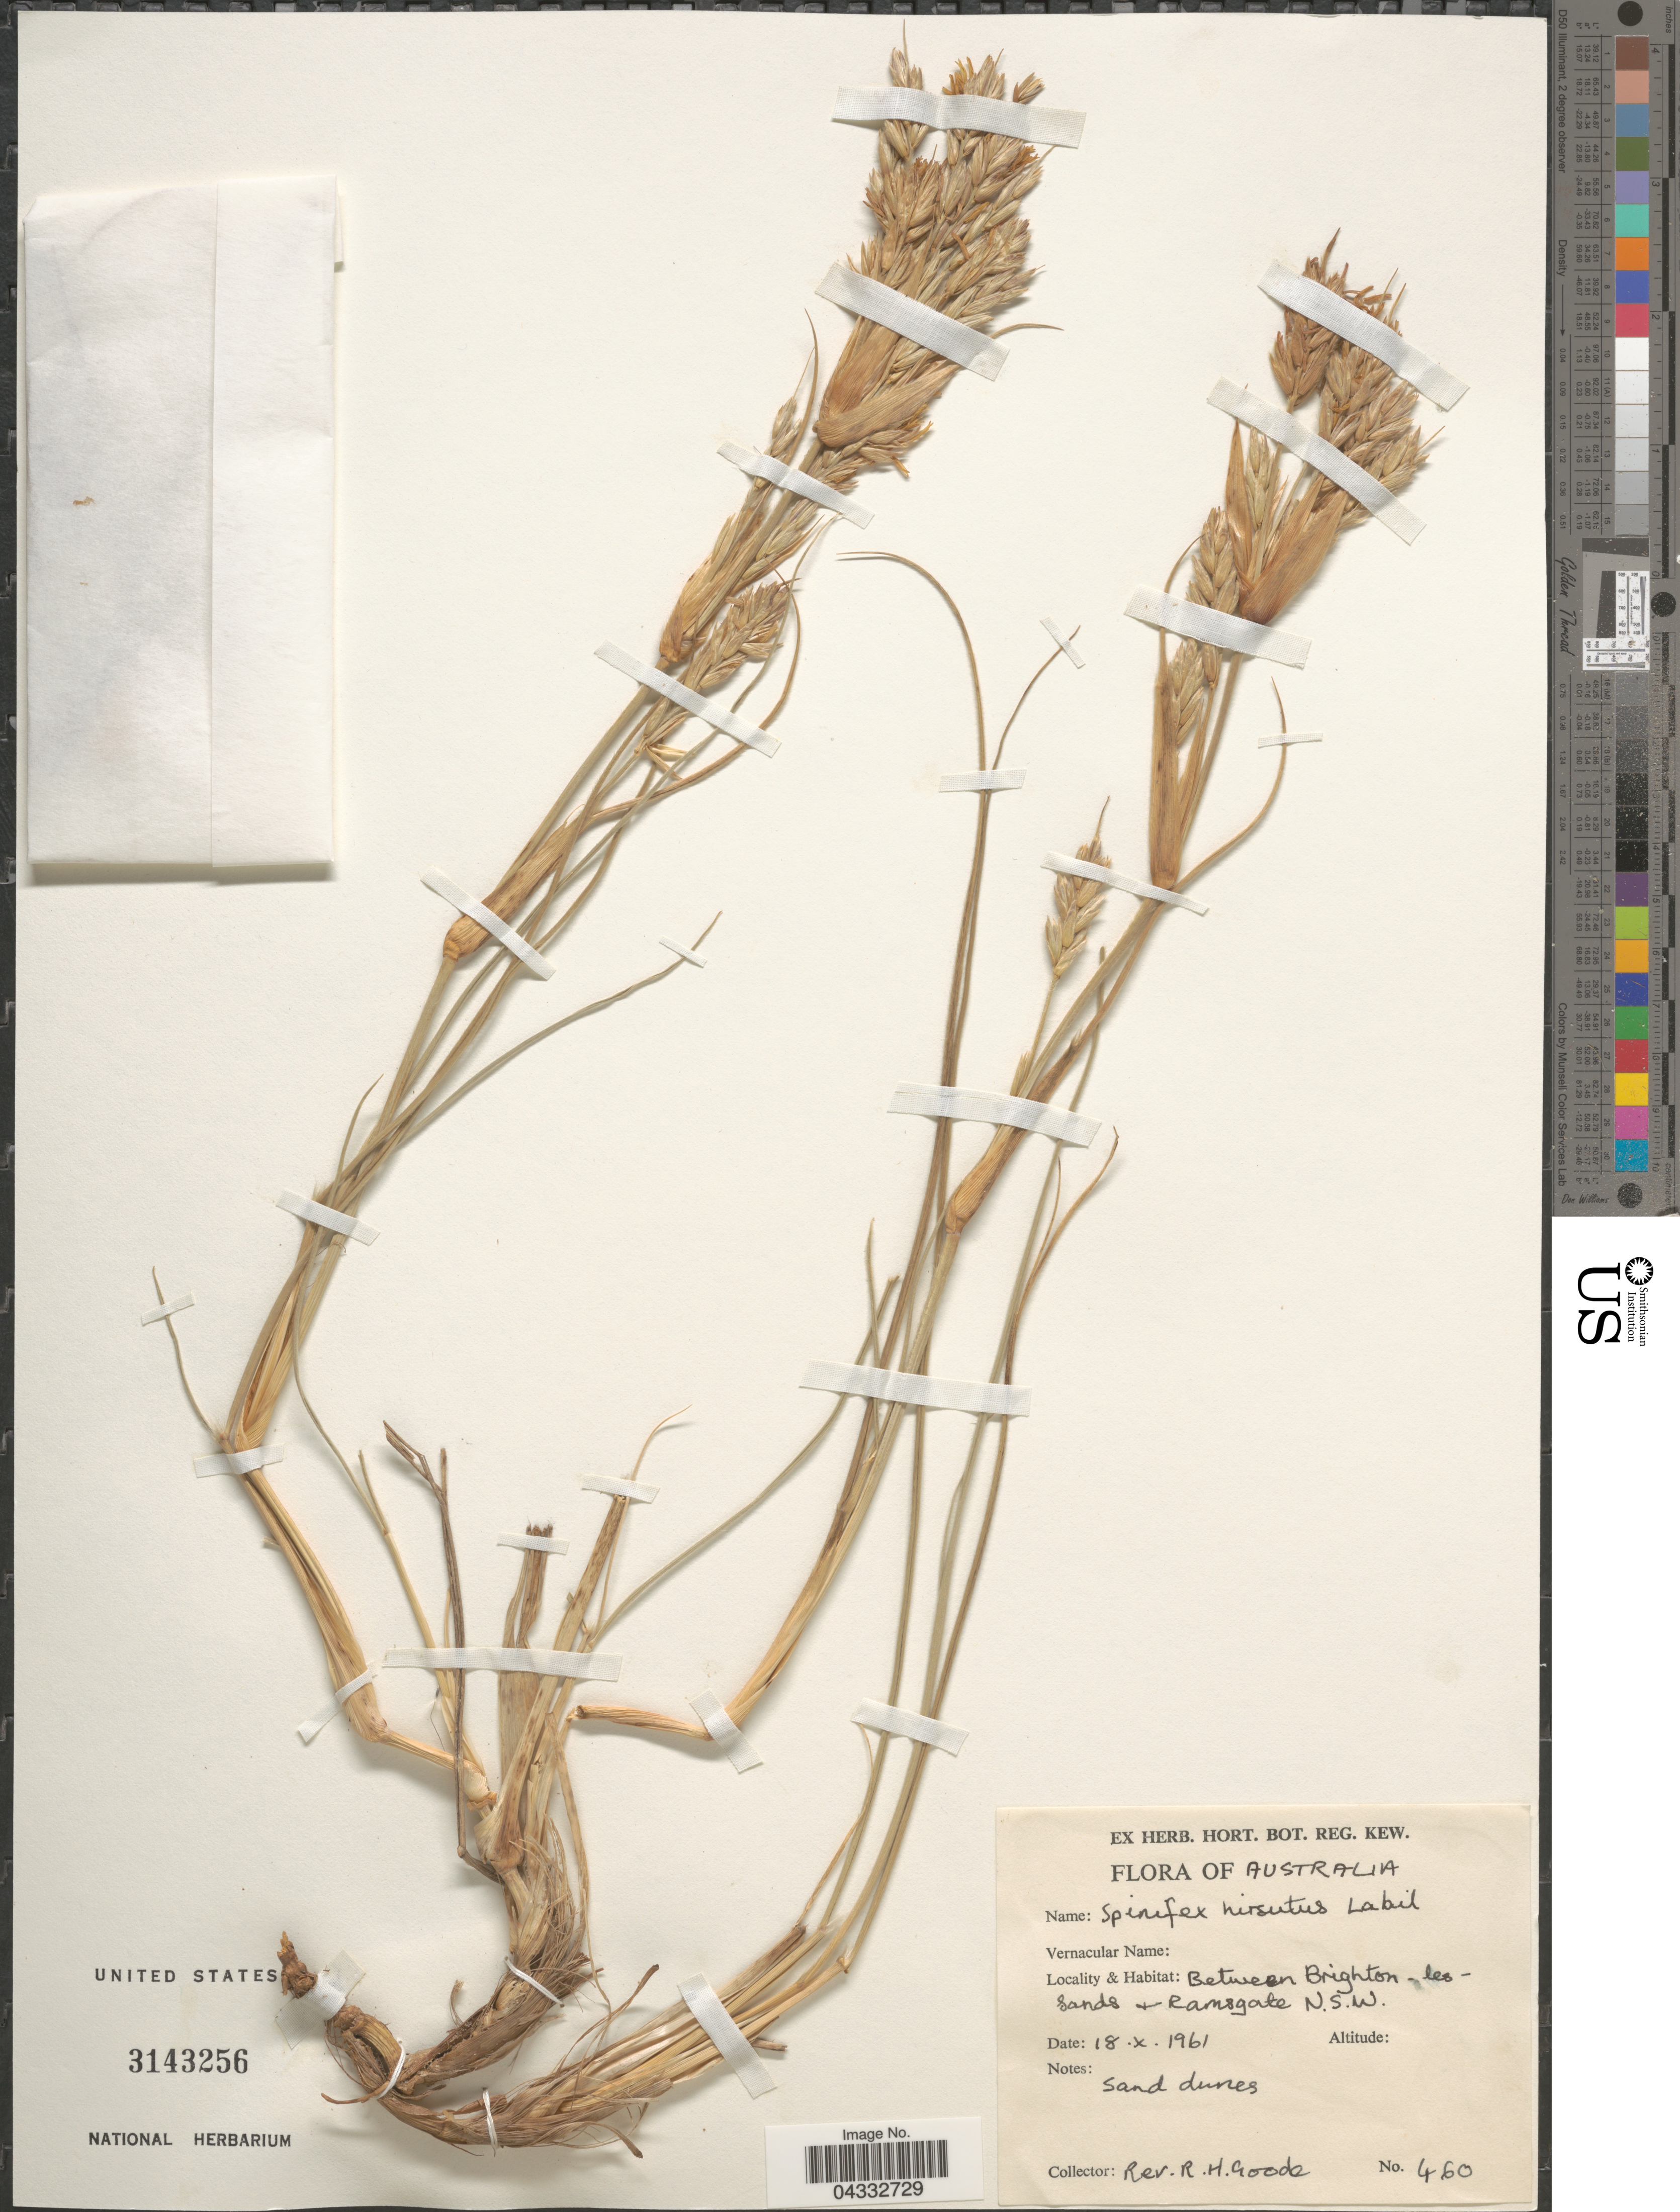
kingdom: Plantae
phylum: Tracheophyta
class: Liliopsida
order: Poales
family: Poaceae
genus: Spinifex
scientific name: Spinifex hirsutus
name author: Labill.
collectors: R. Goode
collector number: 460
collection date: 1961-10-18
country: Australia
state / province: New South Wales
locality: Between Brighton-les-sands & Ramsgate.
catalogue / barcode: US 3143256